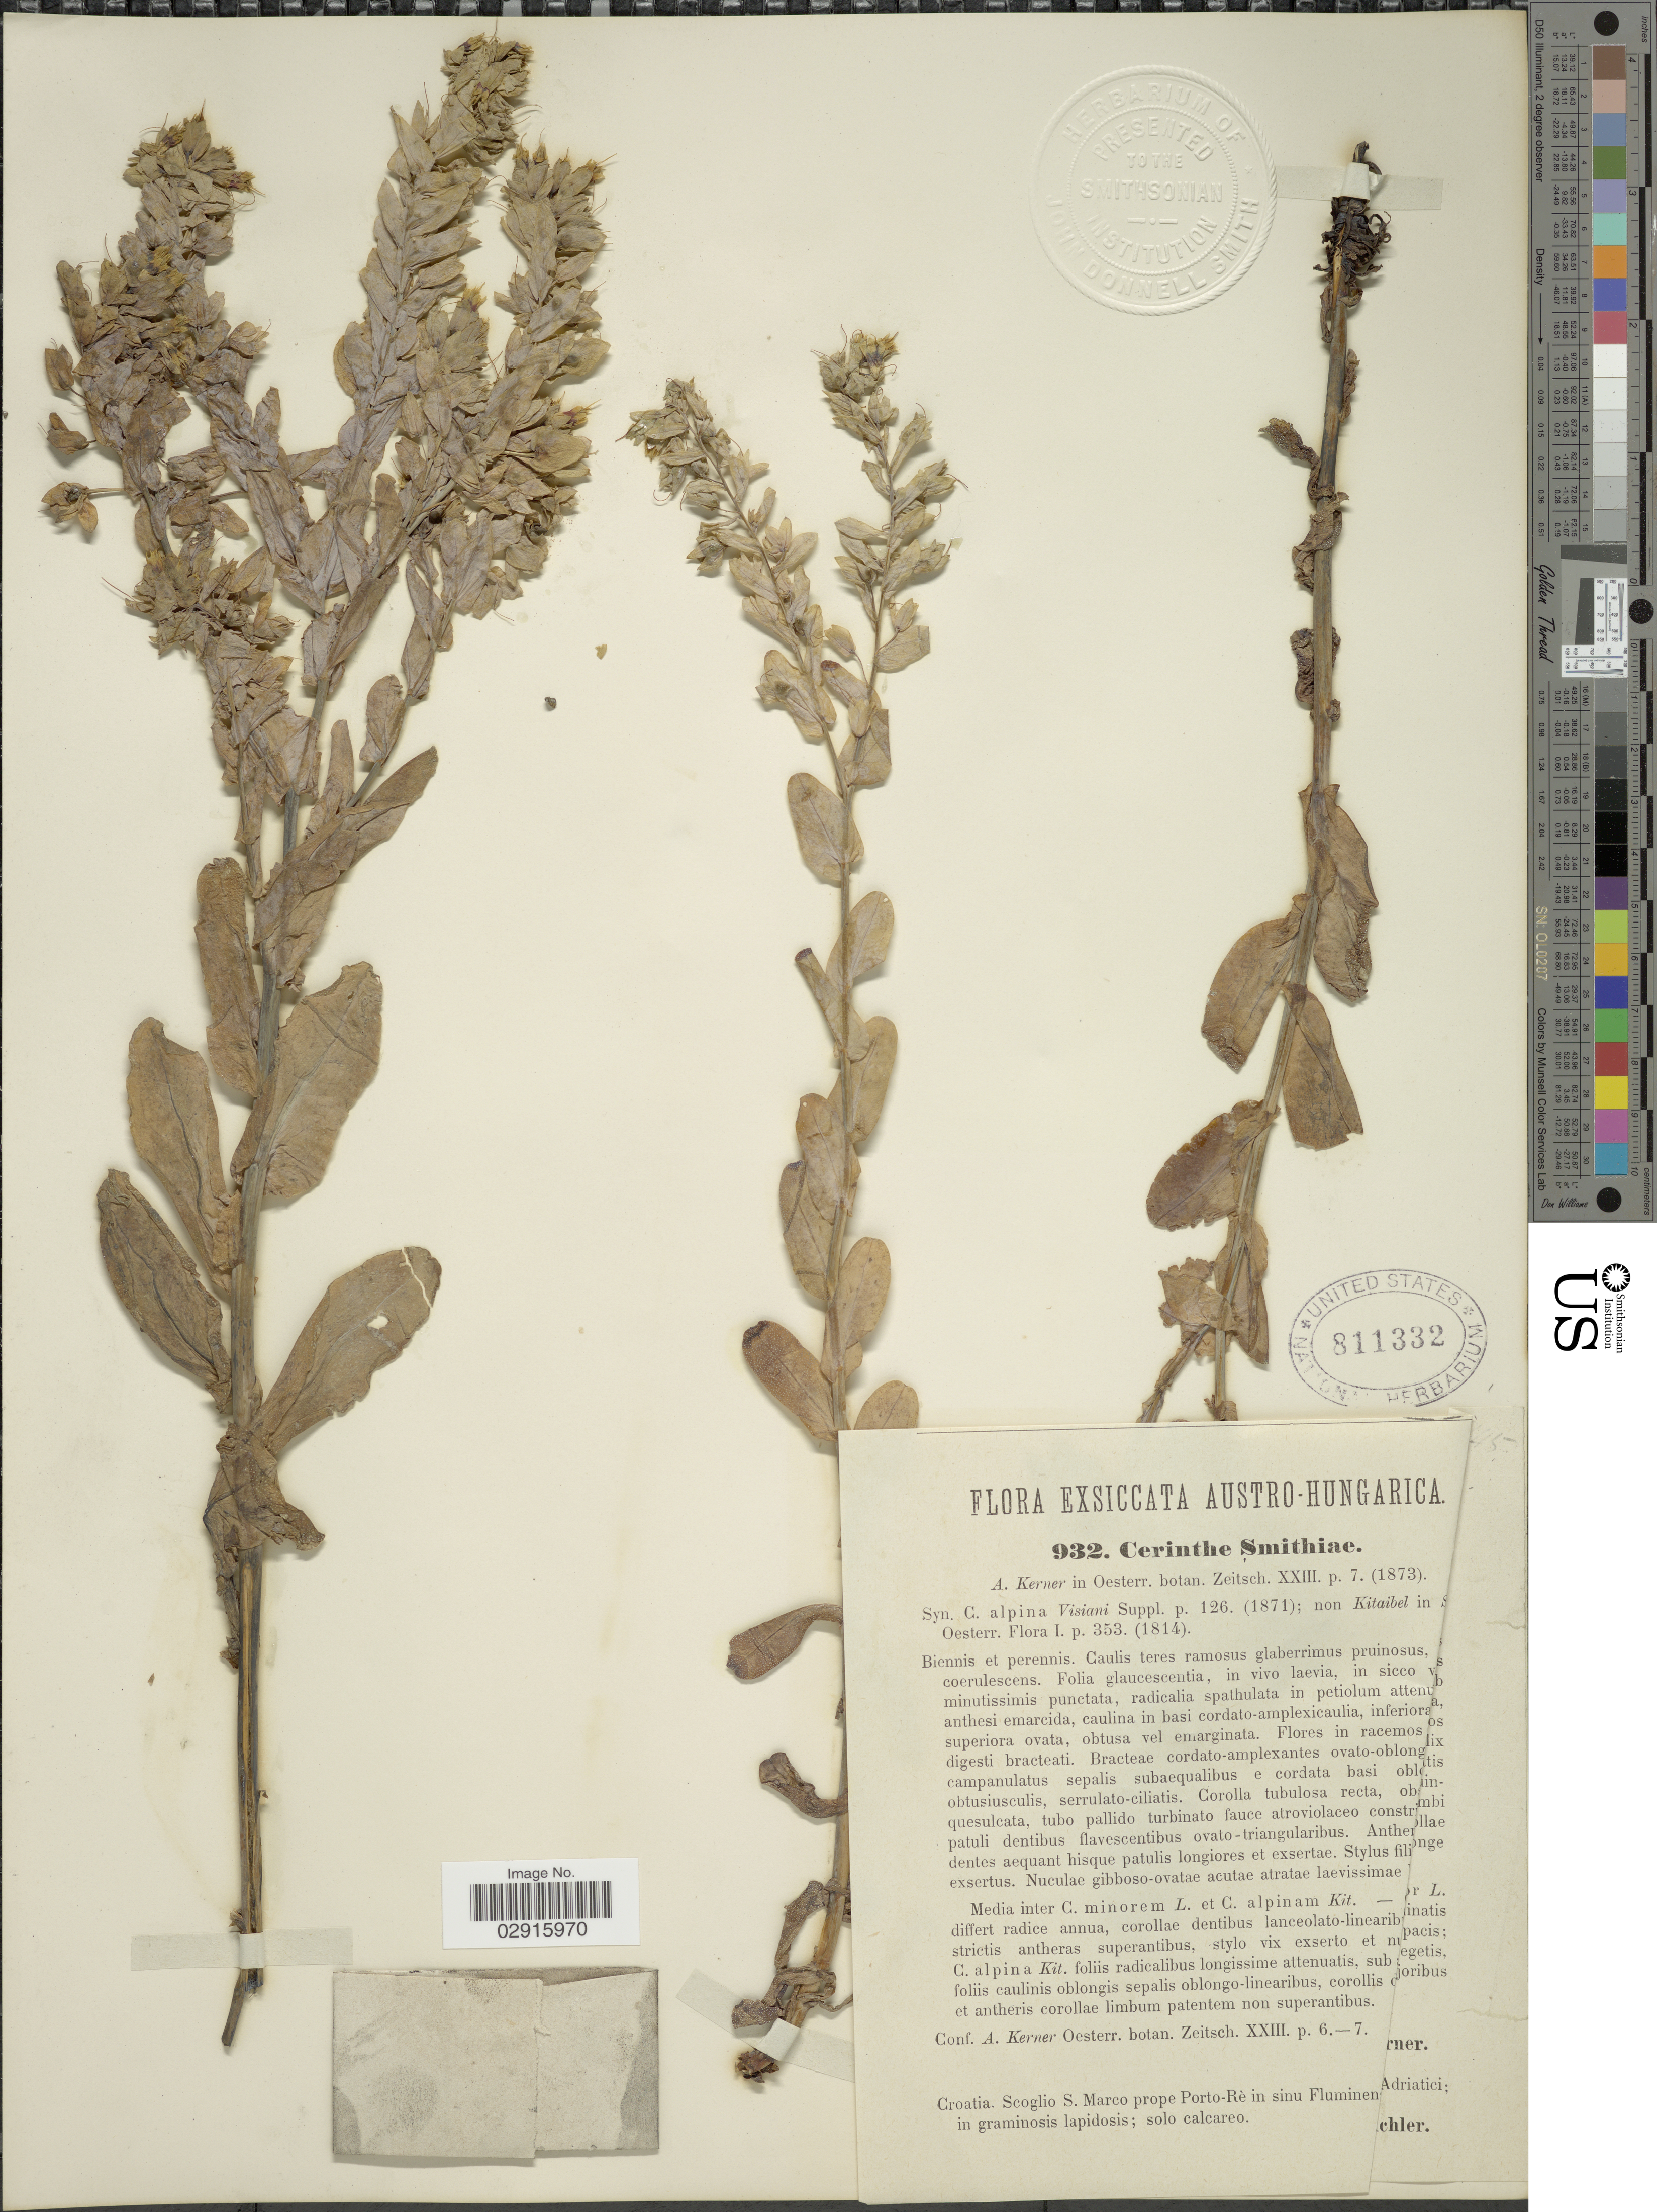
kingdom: Plantae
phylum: Tracheophyta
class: Magnoliopsida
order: Boraginales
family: Boraginaceae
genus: Cerinthe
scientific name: Cerinthe smithiae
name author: A. Kern.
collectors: A. Kerner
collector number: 932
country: Croatia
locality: Scoglio S. Marco prope Porto-Rè in sinu Fluminen [illegible text] in graminosis lapidosis.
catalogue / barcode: US 811332